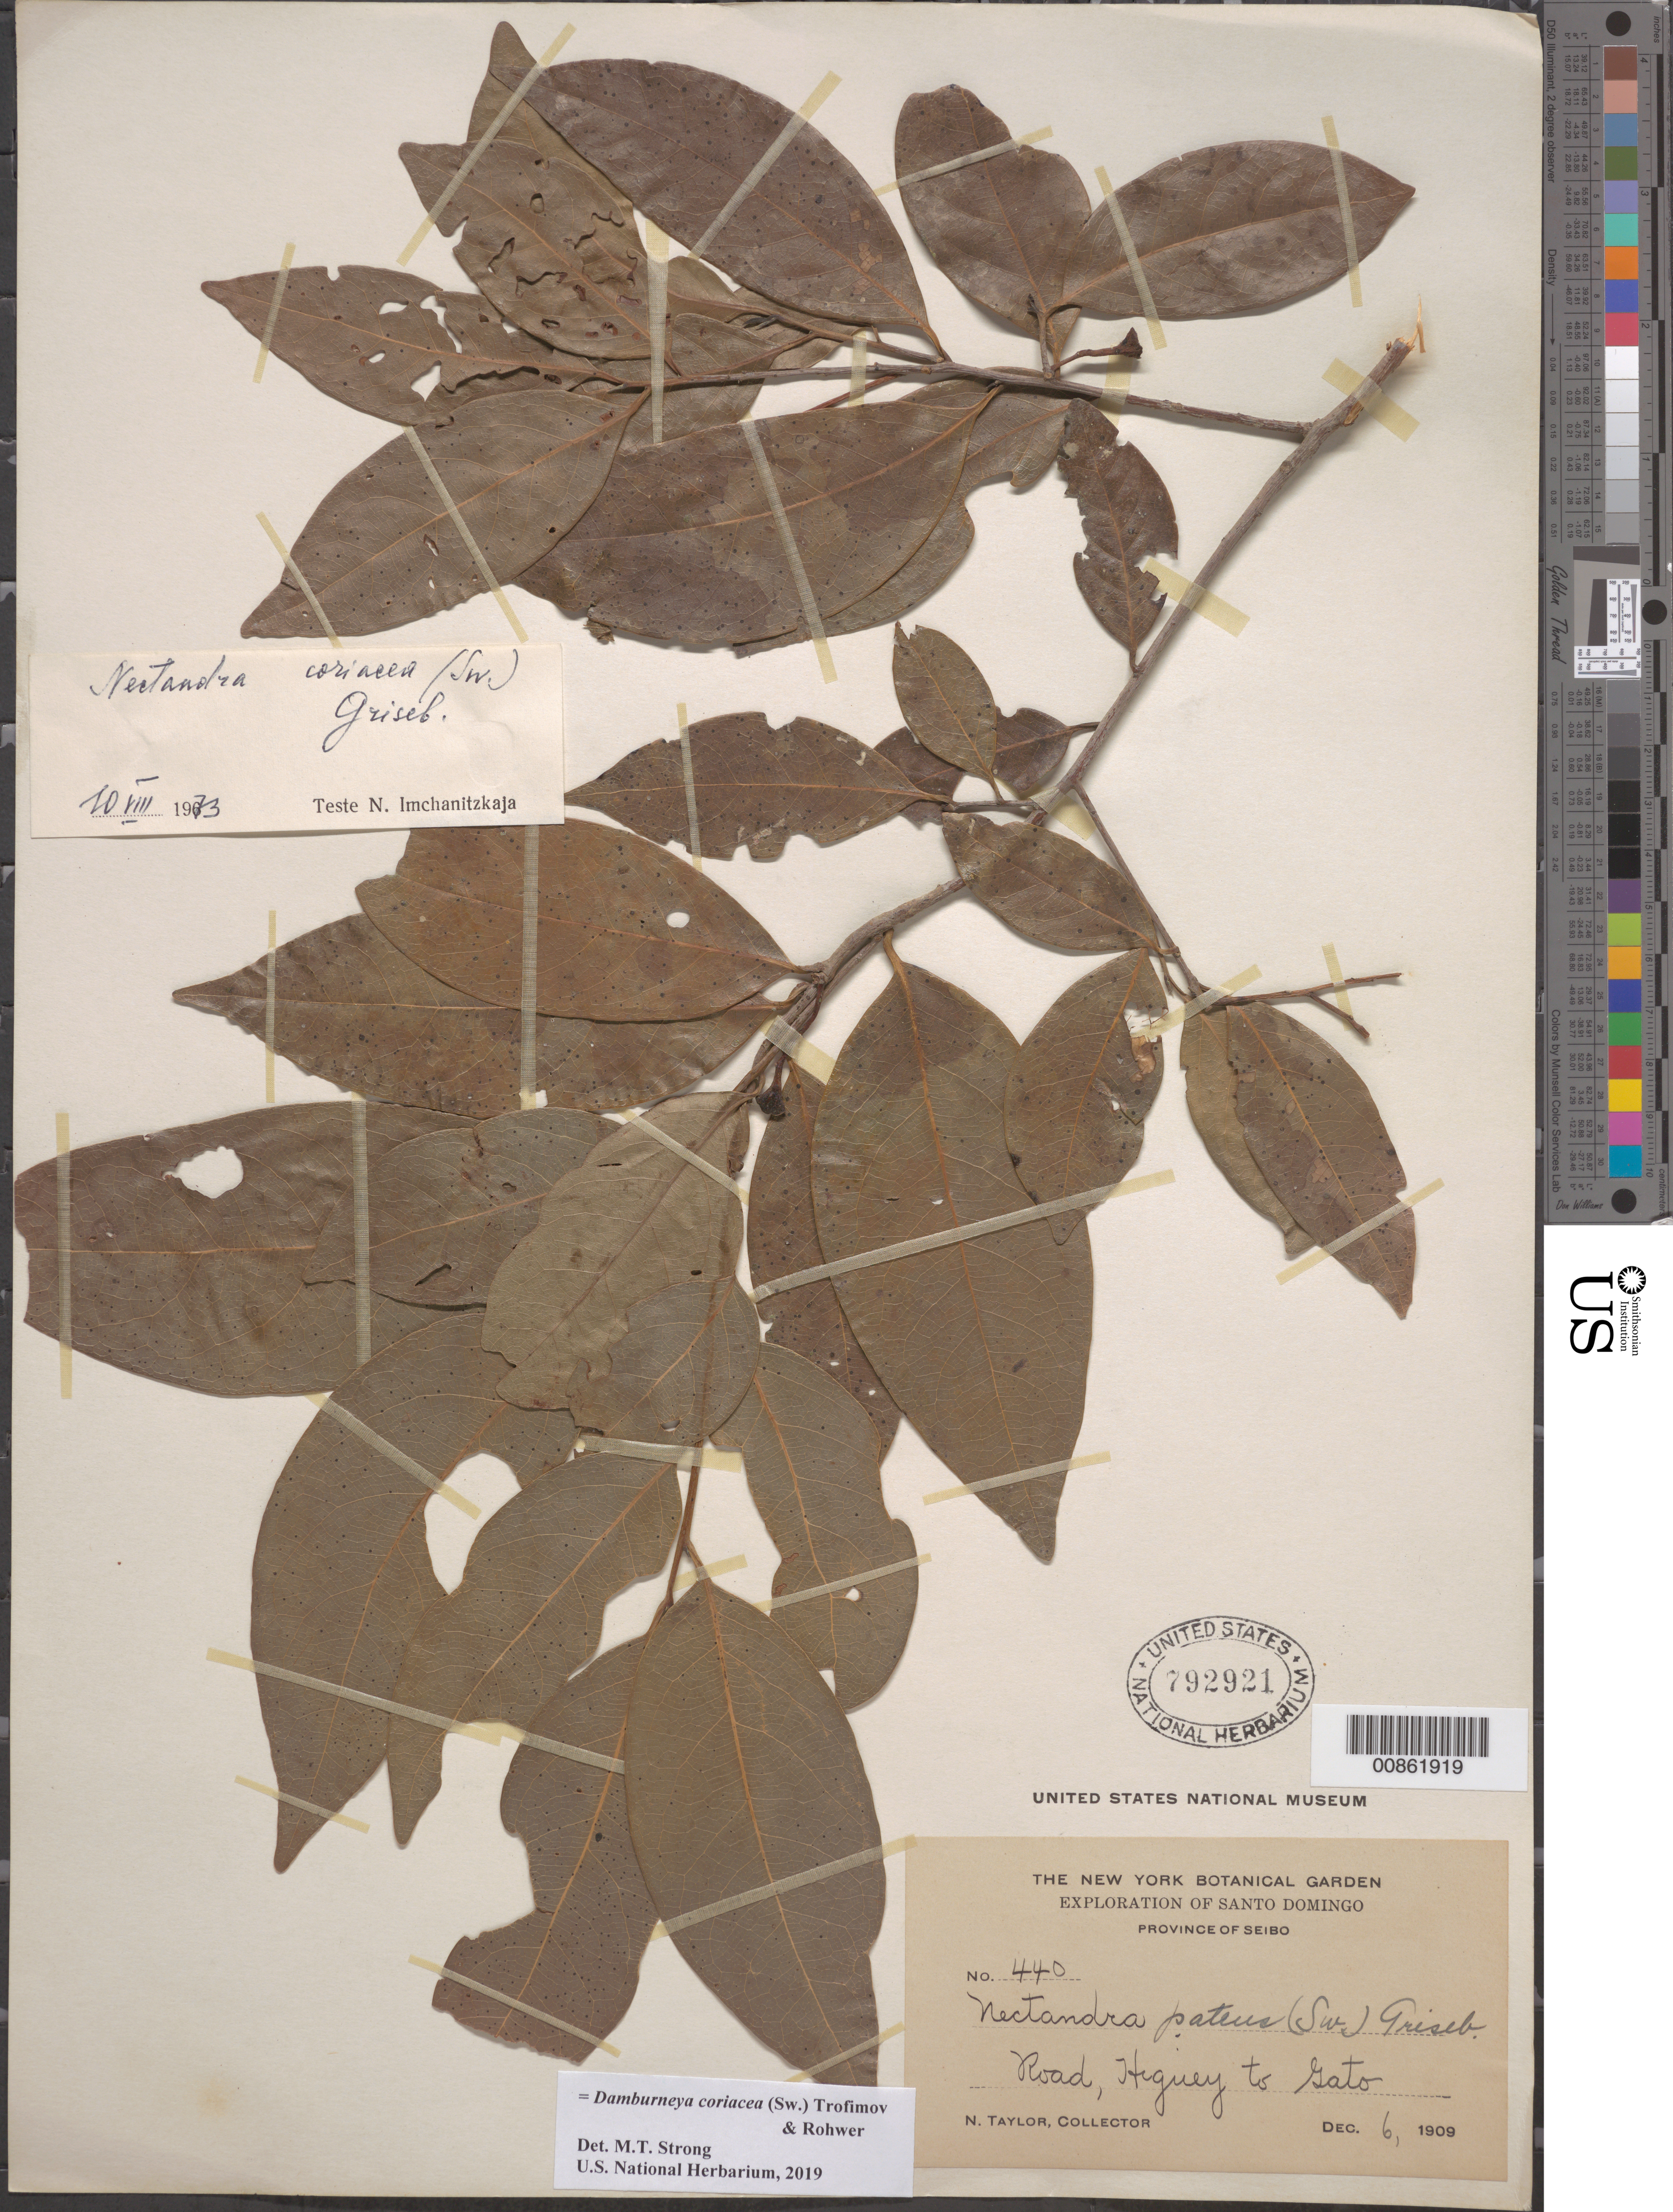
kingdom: Plantae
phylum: Tracheophyta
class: Magnoliopsida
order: Laurales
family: Lauraceae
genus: Damburneya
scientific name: Damburneya coriacea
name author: (Sw.) Trofimov & Rohwer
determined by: Strong, M. T., (US), Smithsonian Institution - National Museum of Natural History (UNITED STATES)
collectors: N. Taylor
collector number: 440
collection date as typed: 06 Dec 1909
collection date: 1909-12-06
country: Dominican Republic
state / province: El Seibo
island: Hispaniola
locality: Road Higüey to Gato.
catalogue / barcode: US 792921